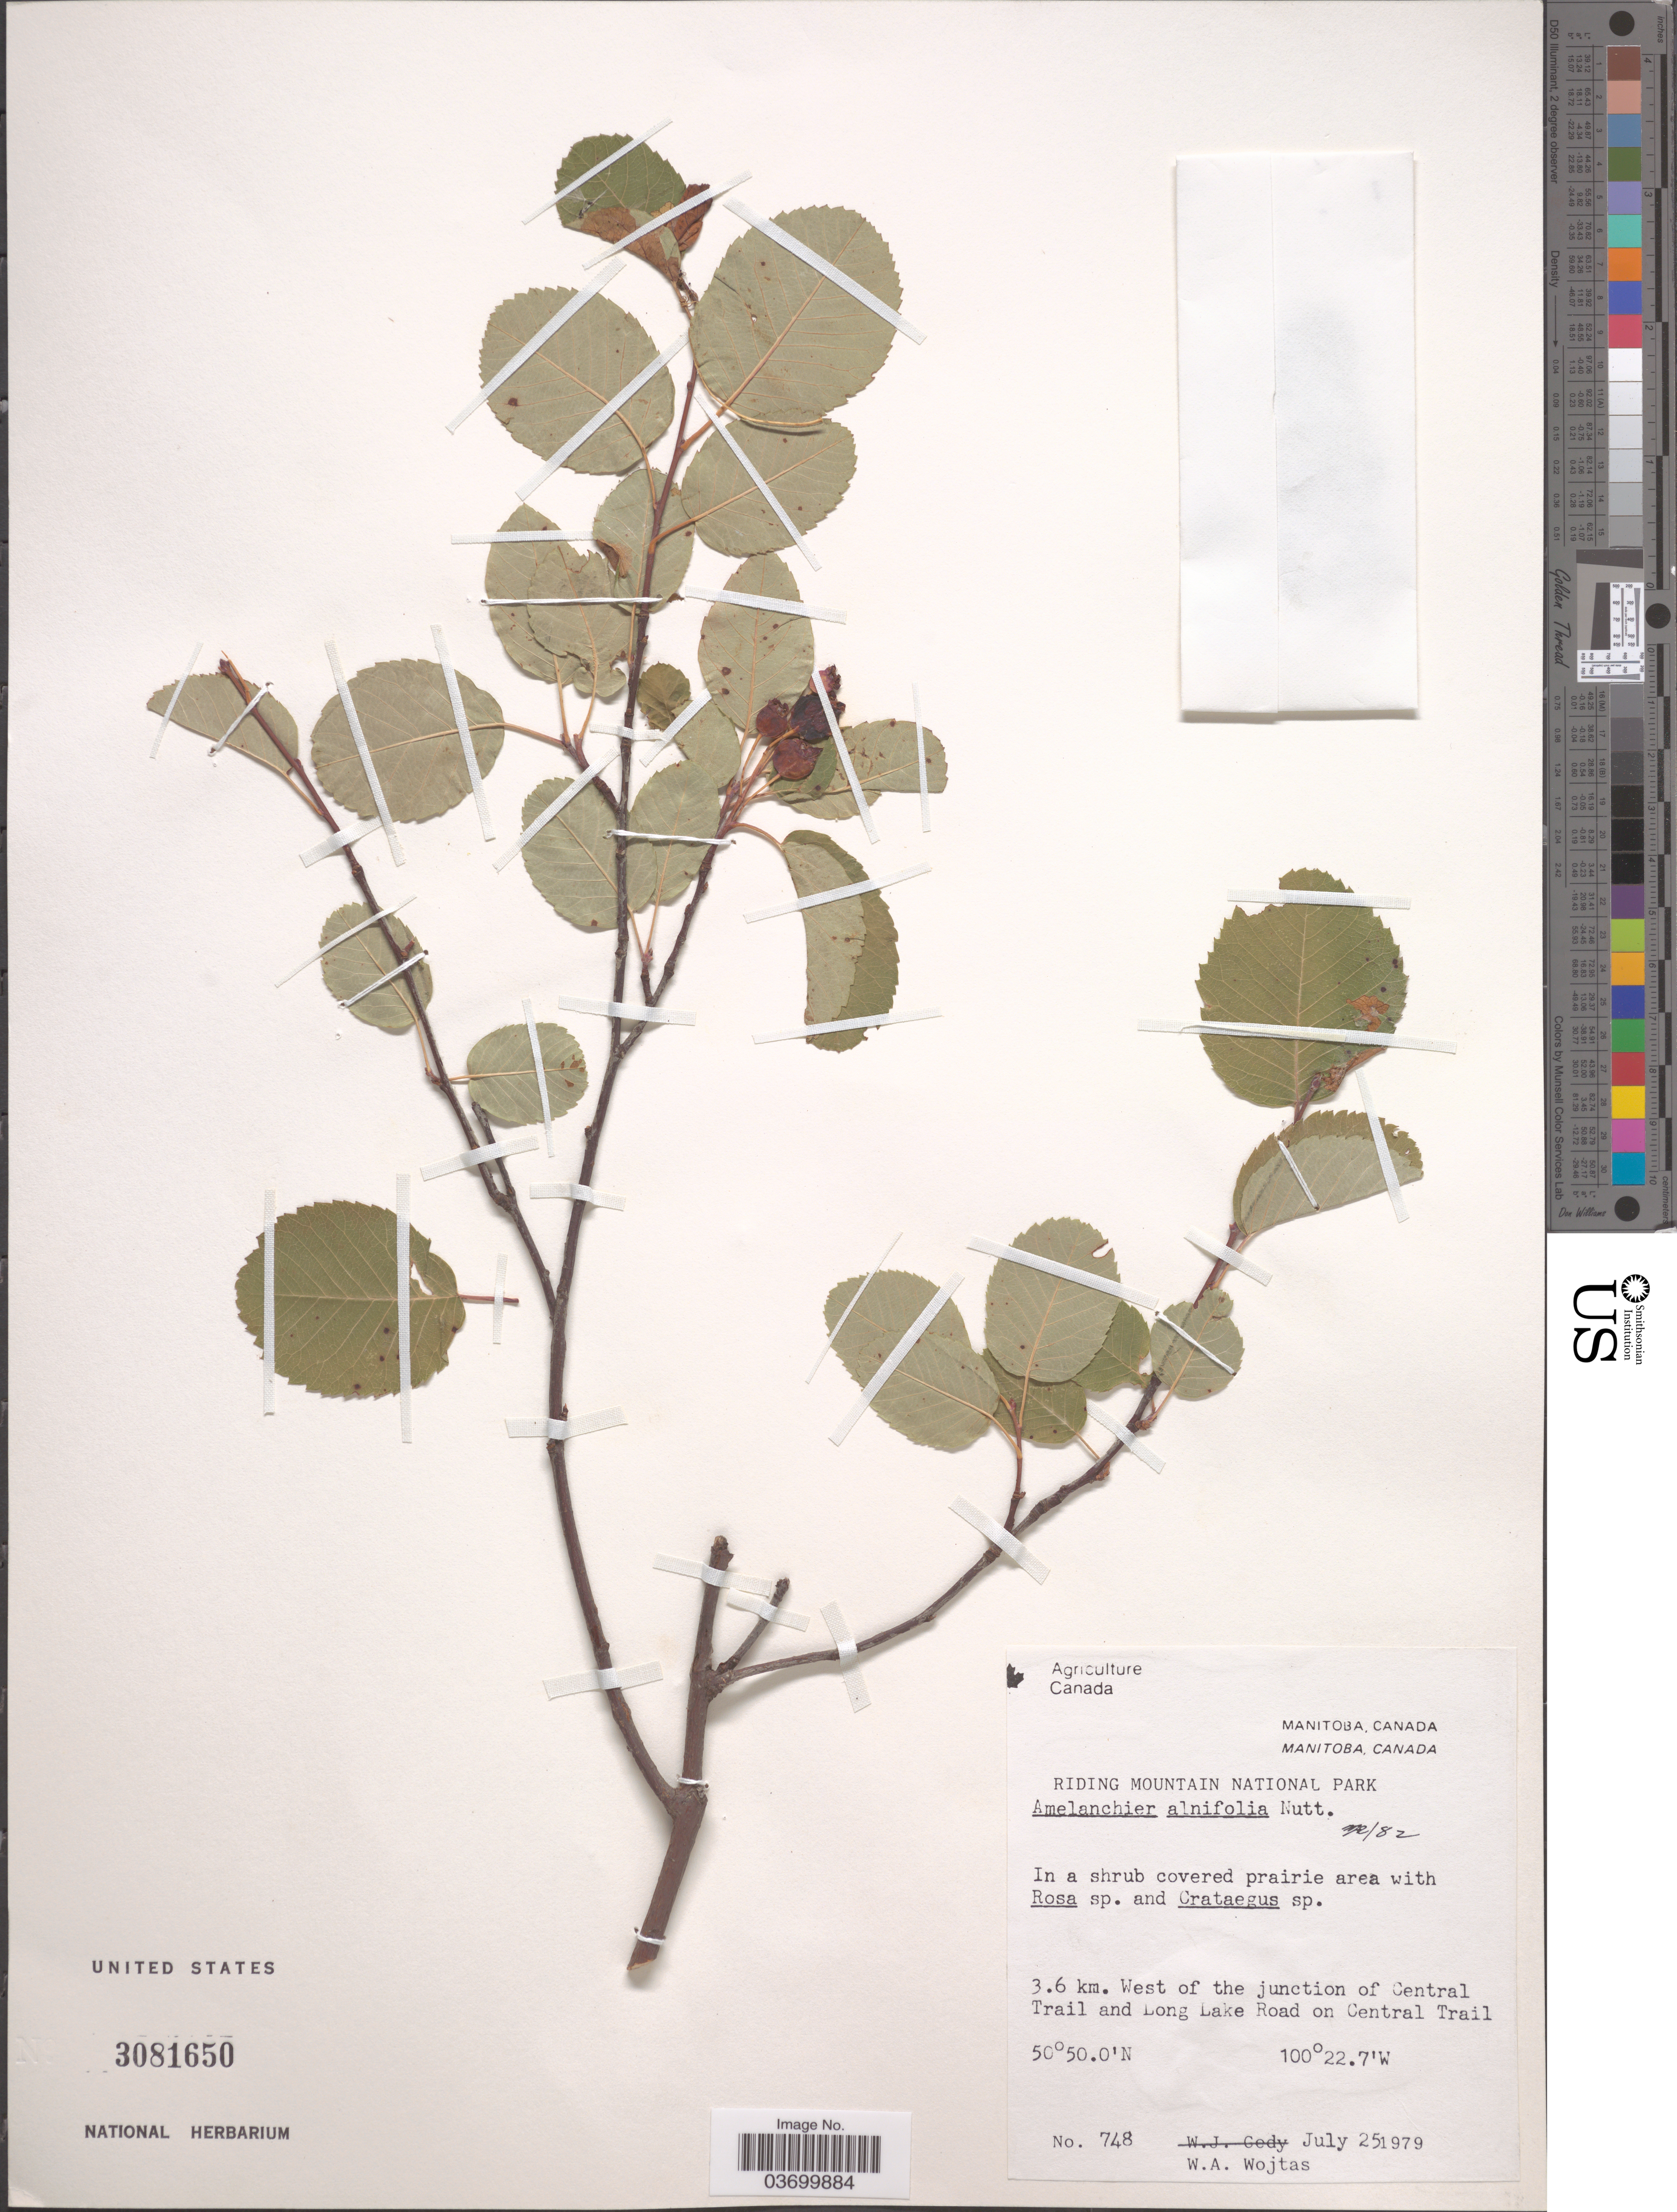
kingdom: Plantae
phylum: Tracheophyta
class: Magnoliopsida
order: Rosales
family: Rosaceae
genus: Amelanchier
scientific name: Amelanchier alnifolia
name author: (Nutt.) Nutt. ex M. Roem.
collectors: W. Wojtas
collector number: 748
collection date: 1979-07-25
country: Canada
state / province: Manitoba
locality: Riding Mountain National Park. 3.6 km. West of the junction of Central Trail and Long Lake Road on Central Trail.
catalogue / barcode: US 3081650